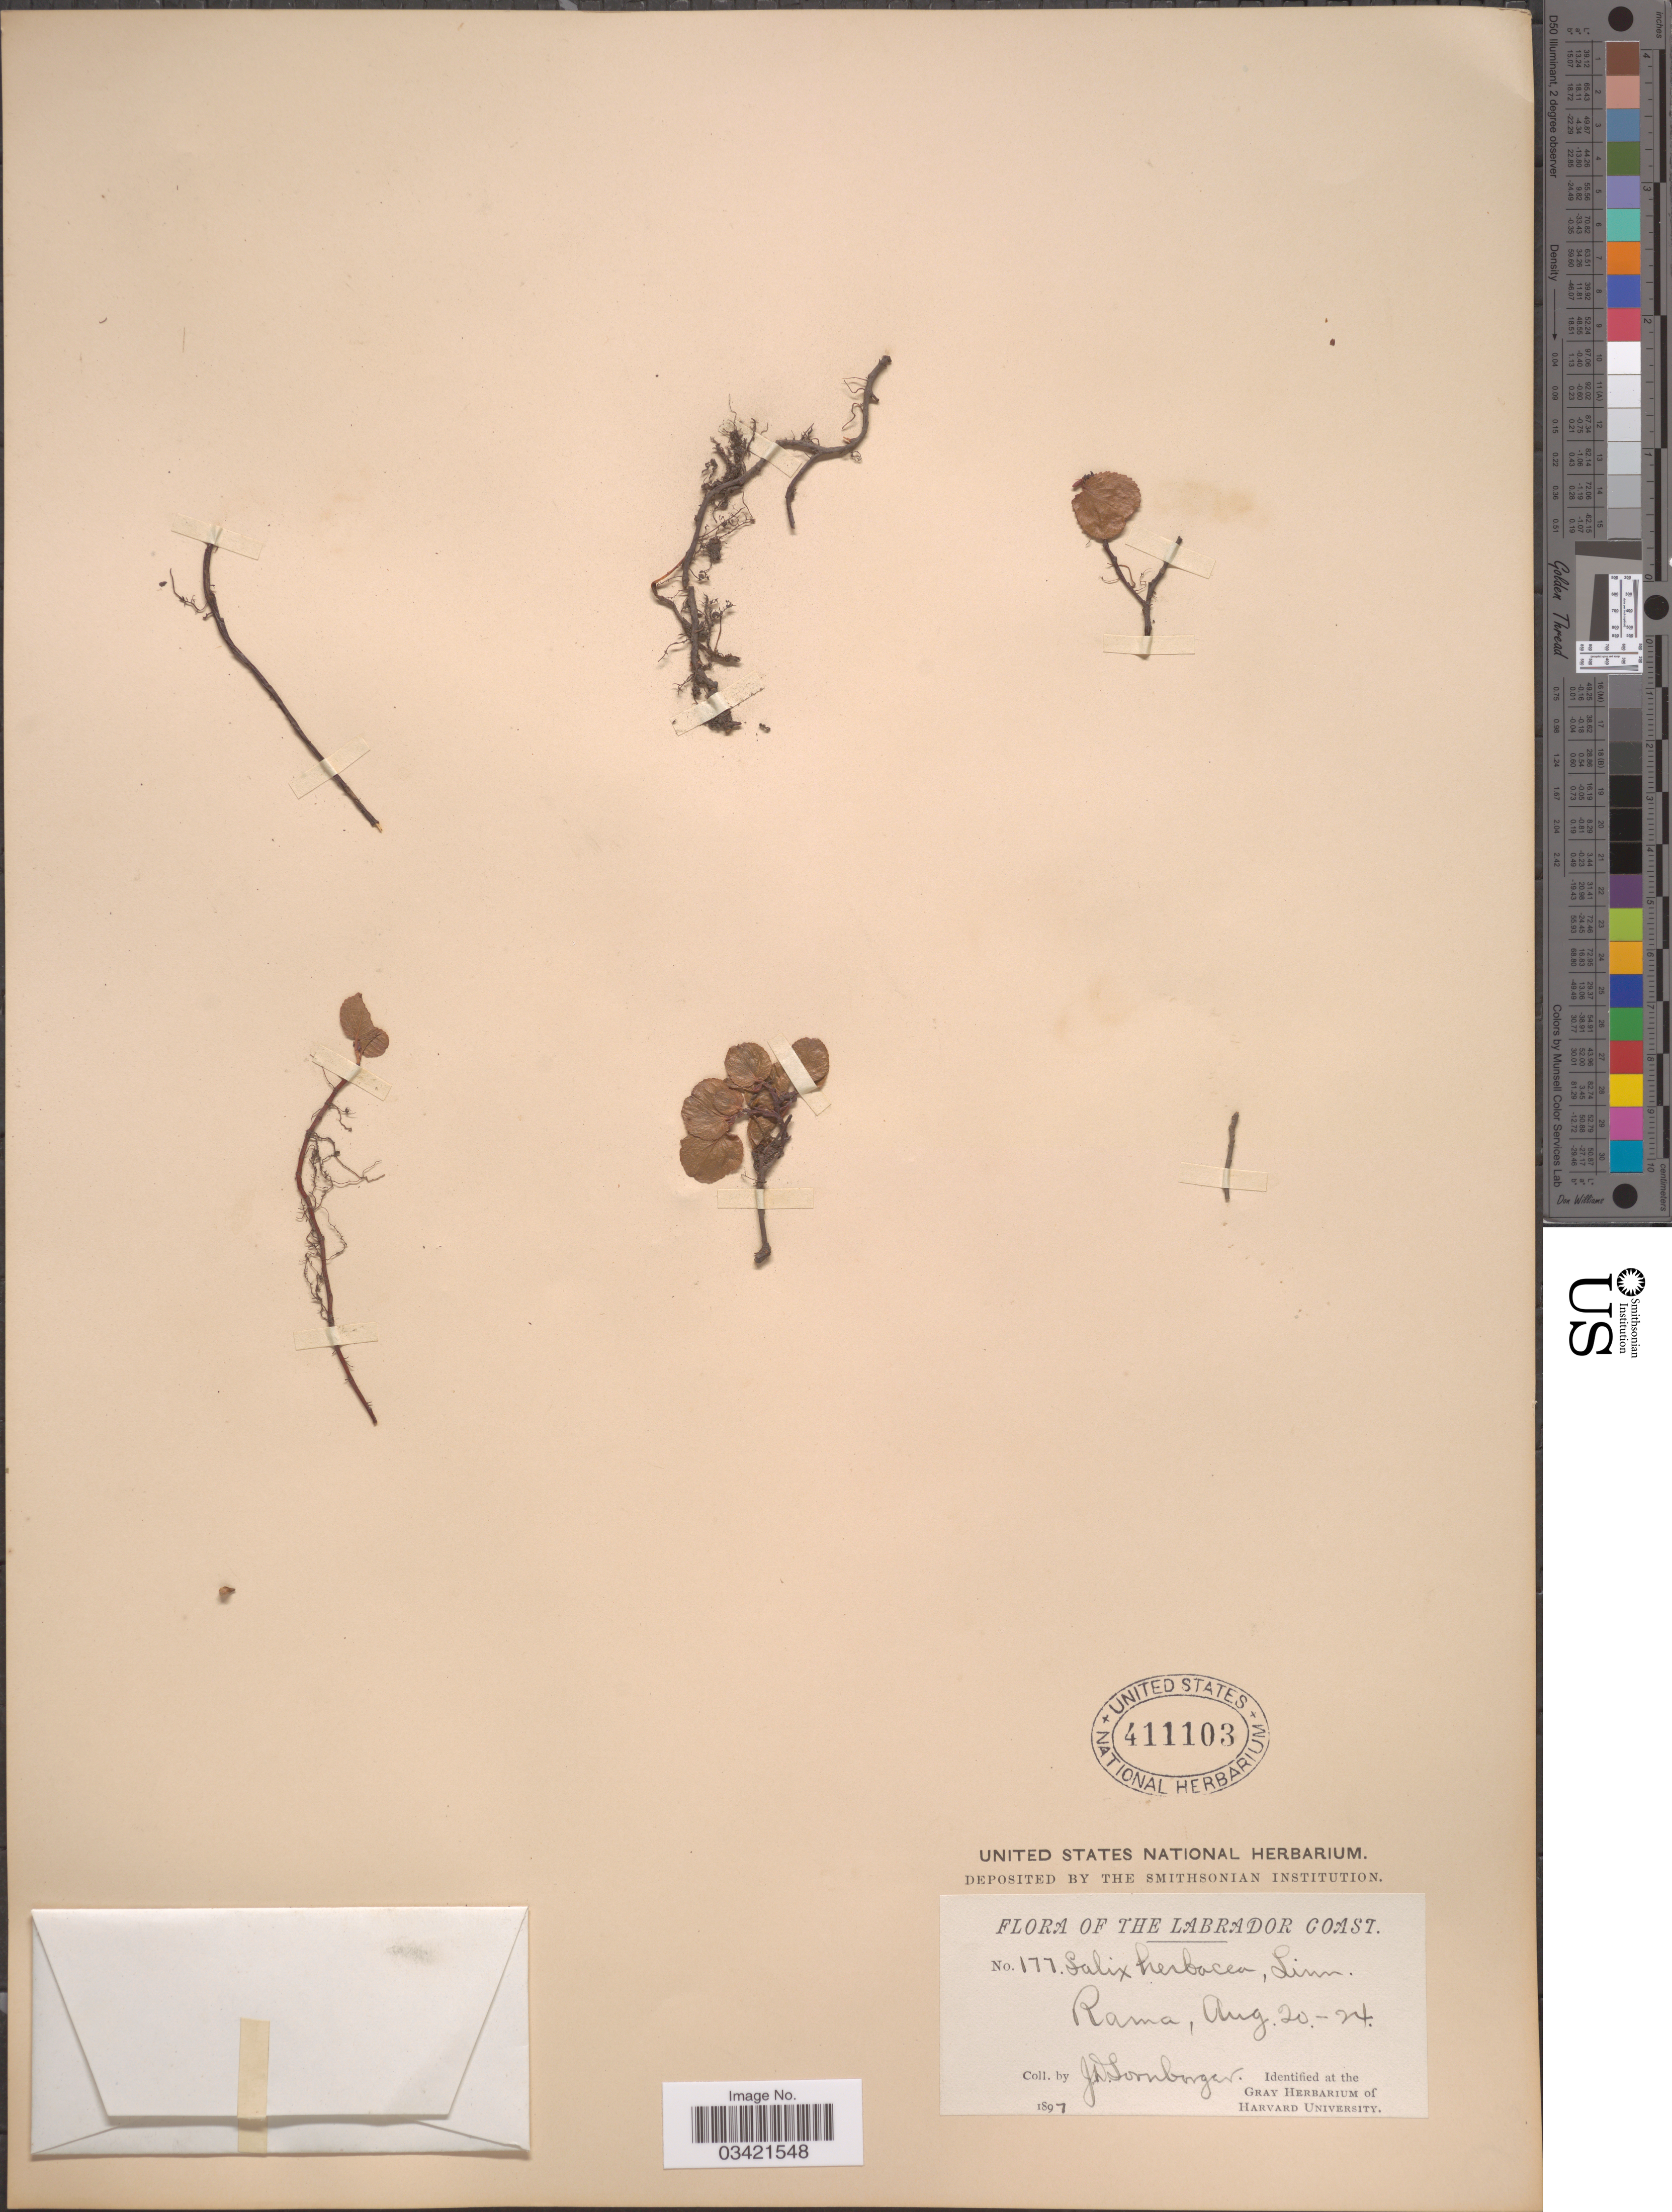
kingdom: Plantae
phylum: Tracheophyta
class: Magnoliopsida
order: Malpighiales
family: Salicaceae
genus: Salix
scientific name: Salix herbacea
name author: L.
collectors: J. Sornborger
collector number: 177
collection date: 1897-08-20/1897-08-24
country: Canada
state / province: Newfoundland and Labrador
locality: Labrador Coast. Rama.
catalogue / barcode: US 411103